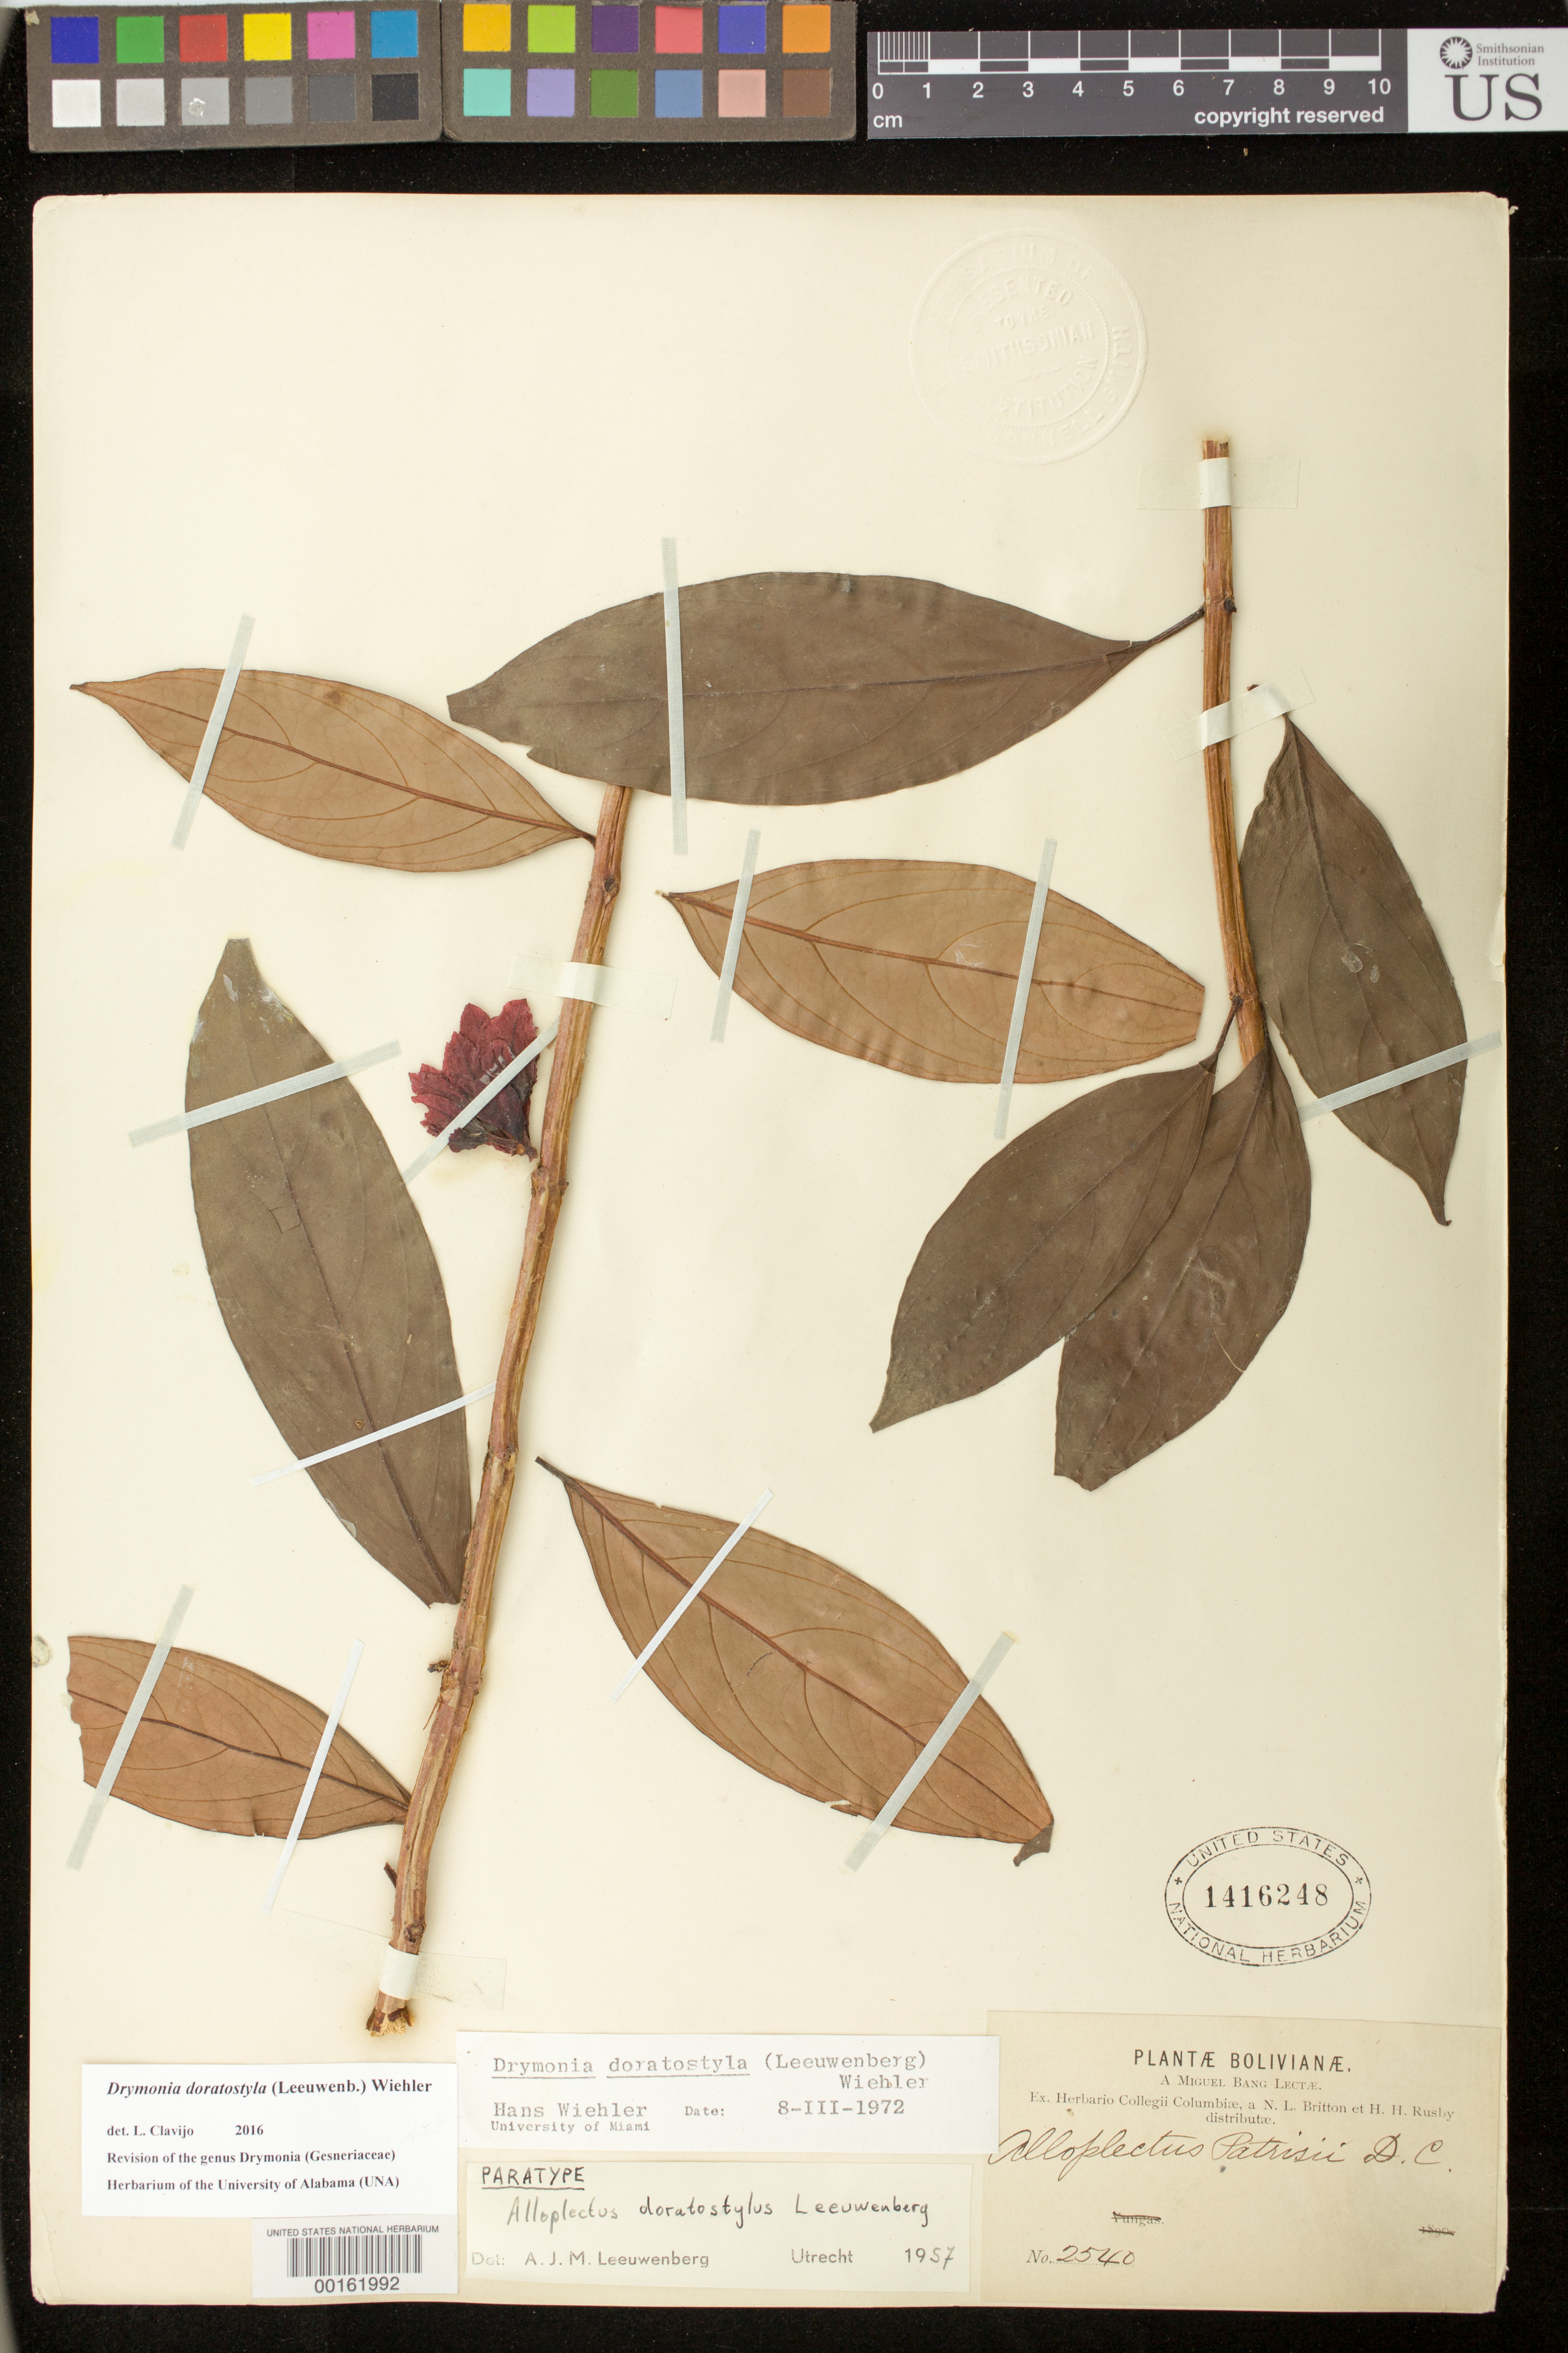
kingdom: Plantae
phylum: Tracheophyta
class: Magnoliopsida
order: Lamiales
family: Gesneriaceae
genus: Drymonia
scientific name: Drymonia doratostyla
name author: (Leeuwenb.) Wiehler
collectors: M. Bang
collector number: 2540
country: Bolivia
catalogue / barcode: US 1416248